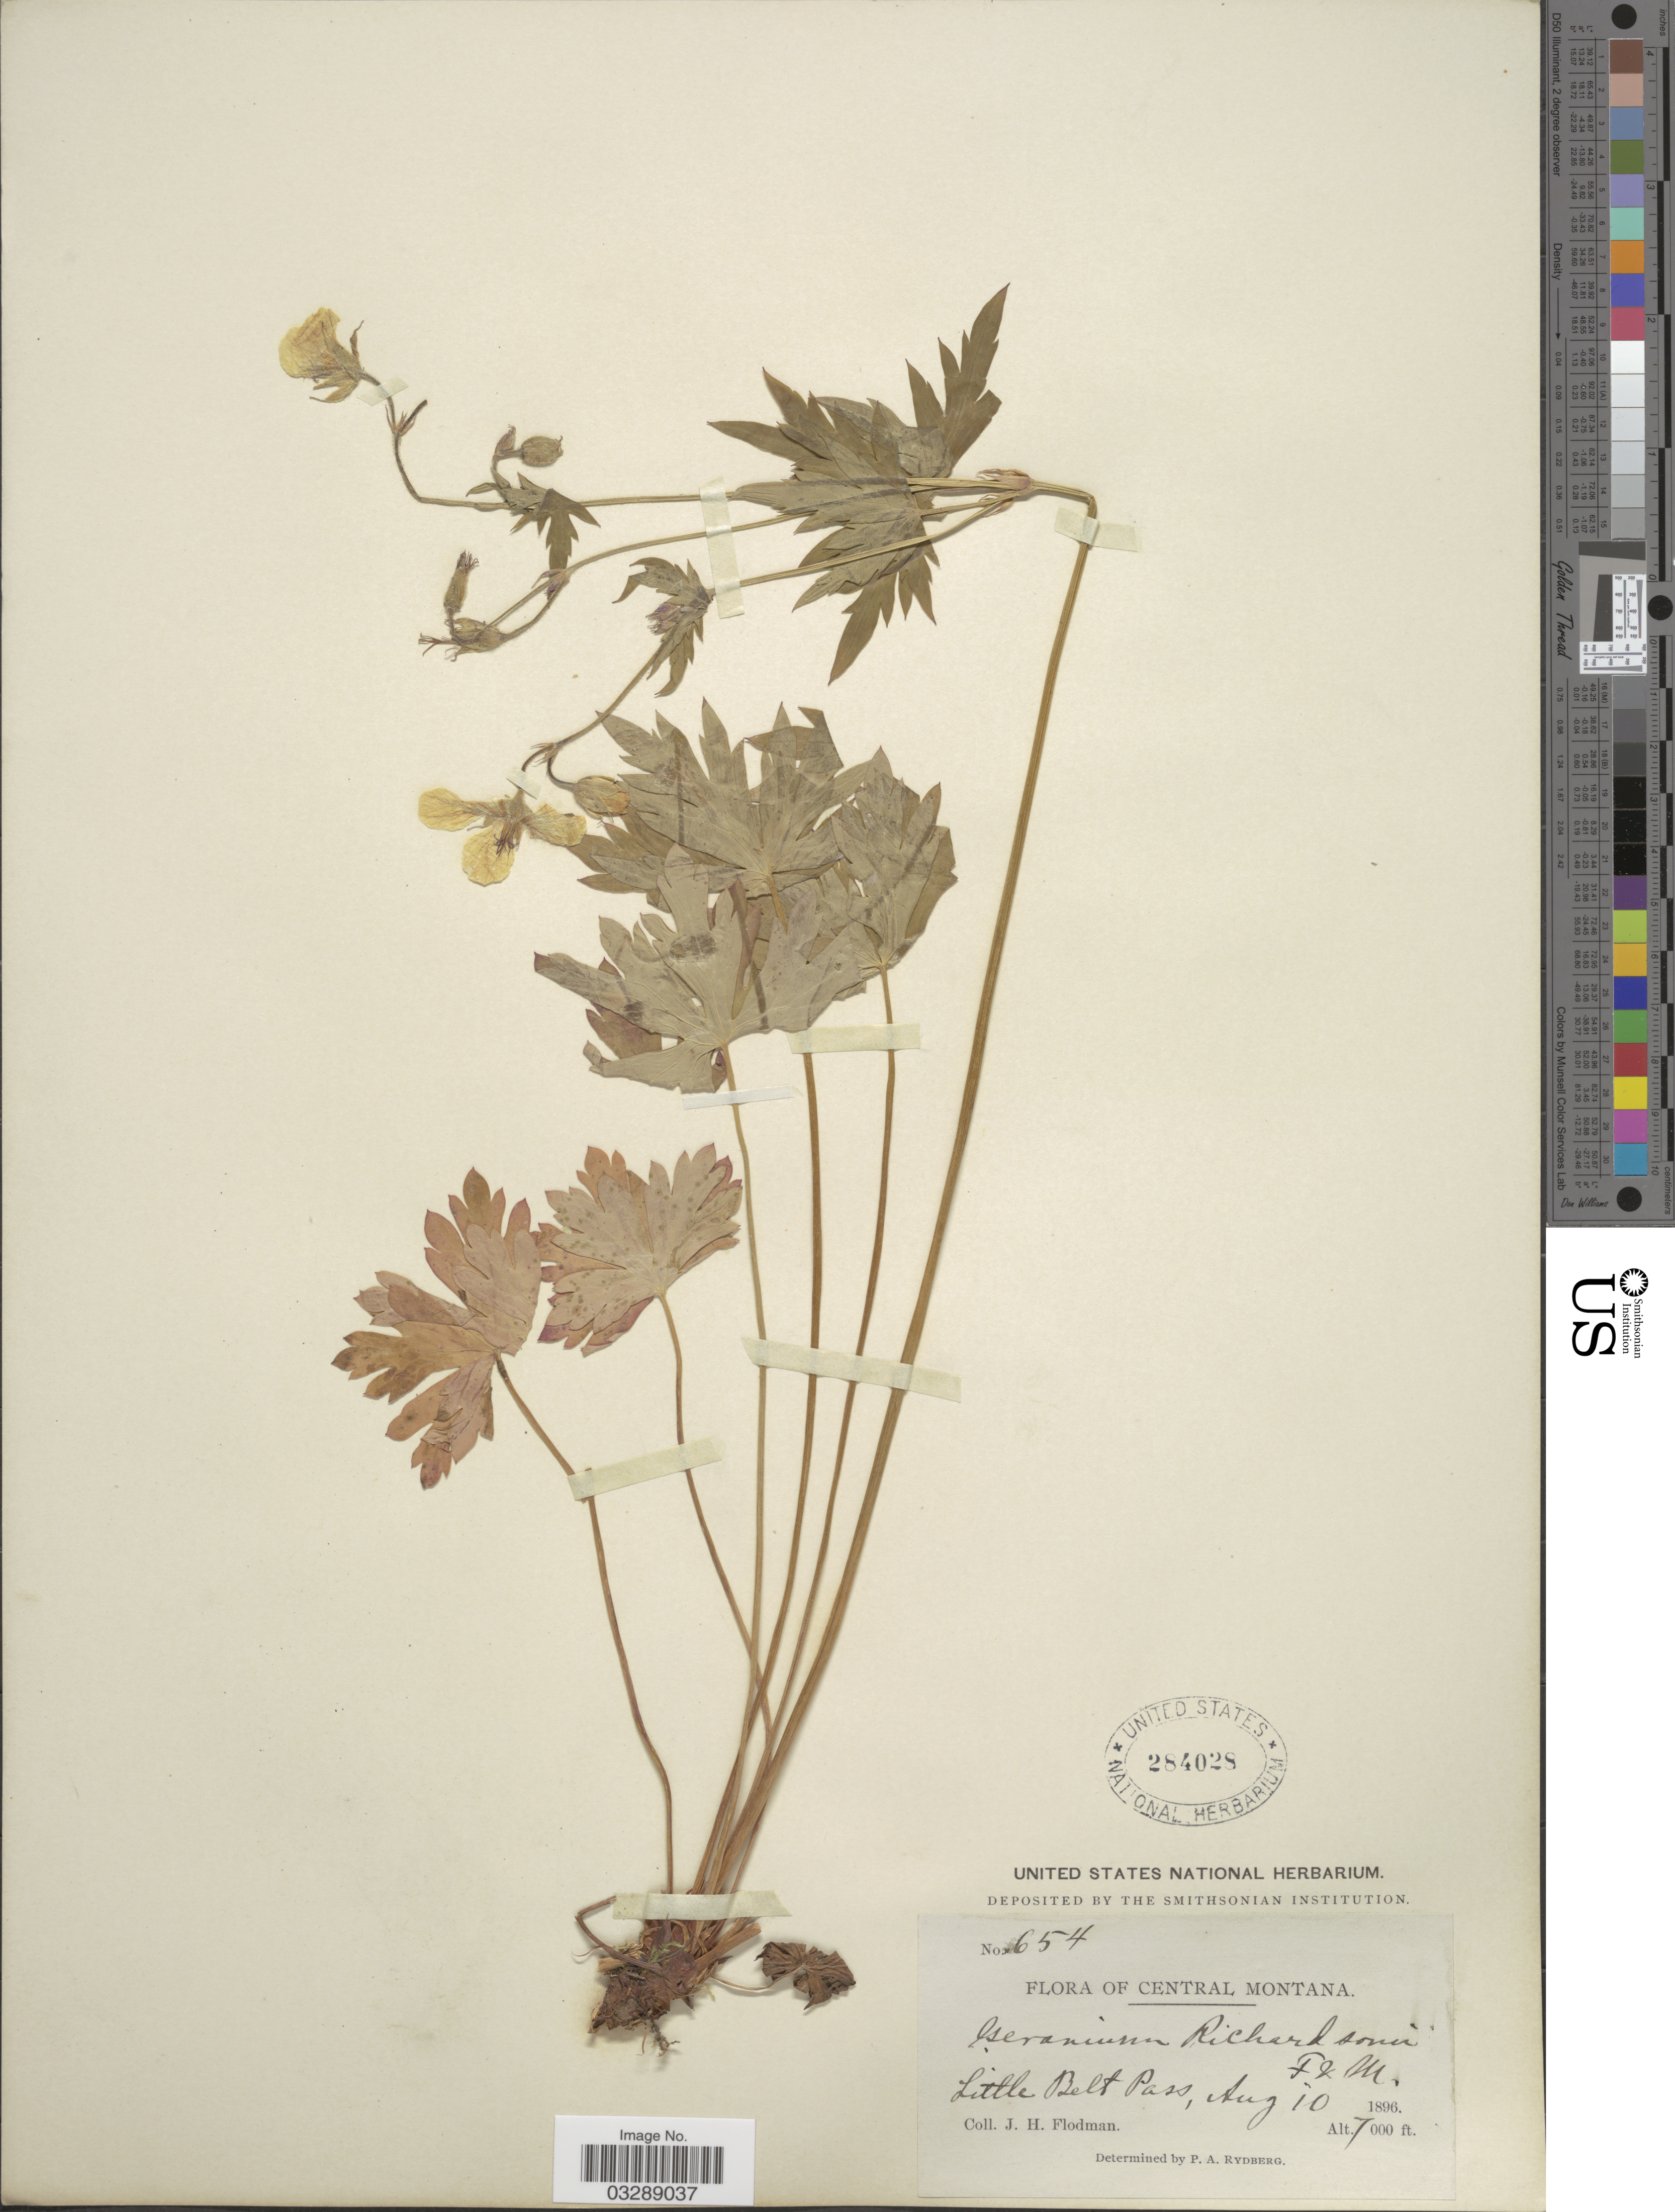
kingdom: Plantae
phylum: Tracheophyta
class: Magnoliopsida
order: Geraniales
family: Geraniaceae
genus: Geranium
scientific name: Geranium richardsonii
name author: Fisch. & Trautv.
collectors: J. Flodman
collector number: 654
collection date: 1896-08-10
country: United States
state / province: Montana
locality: Central Montana. Little Belt Pass.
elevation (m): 2134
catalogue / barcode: US 284028